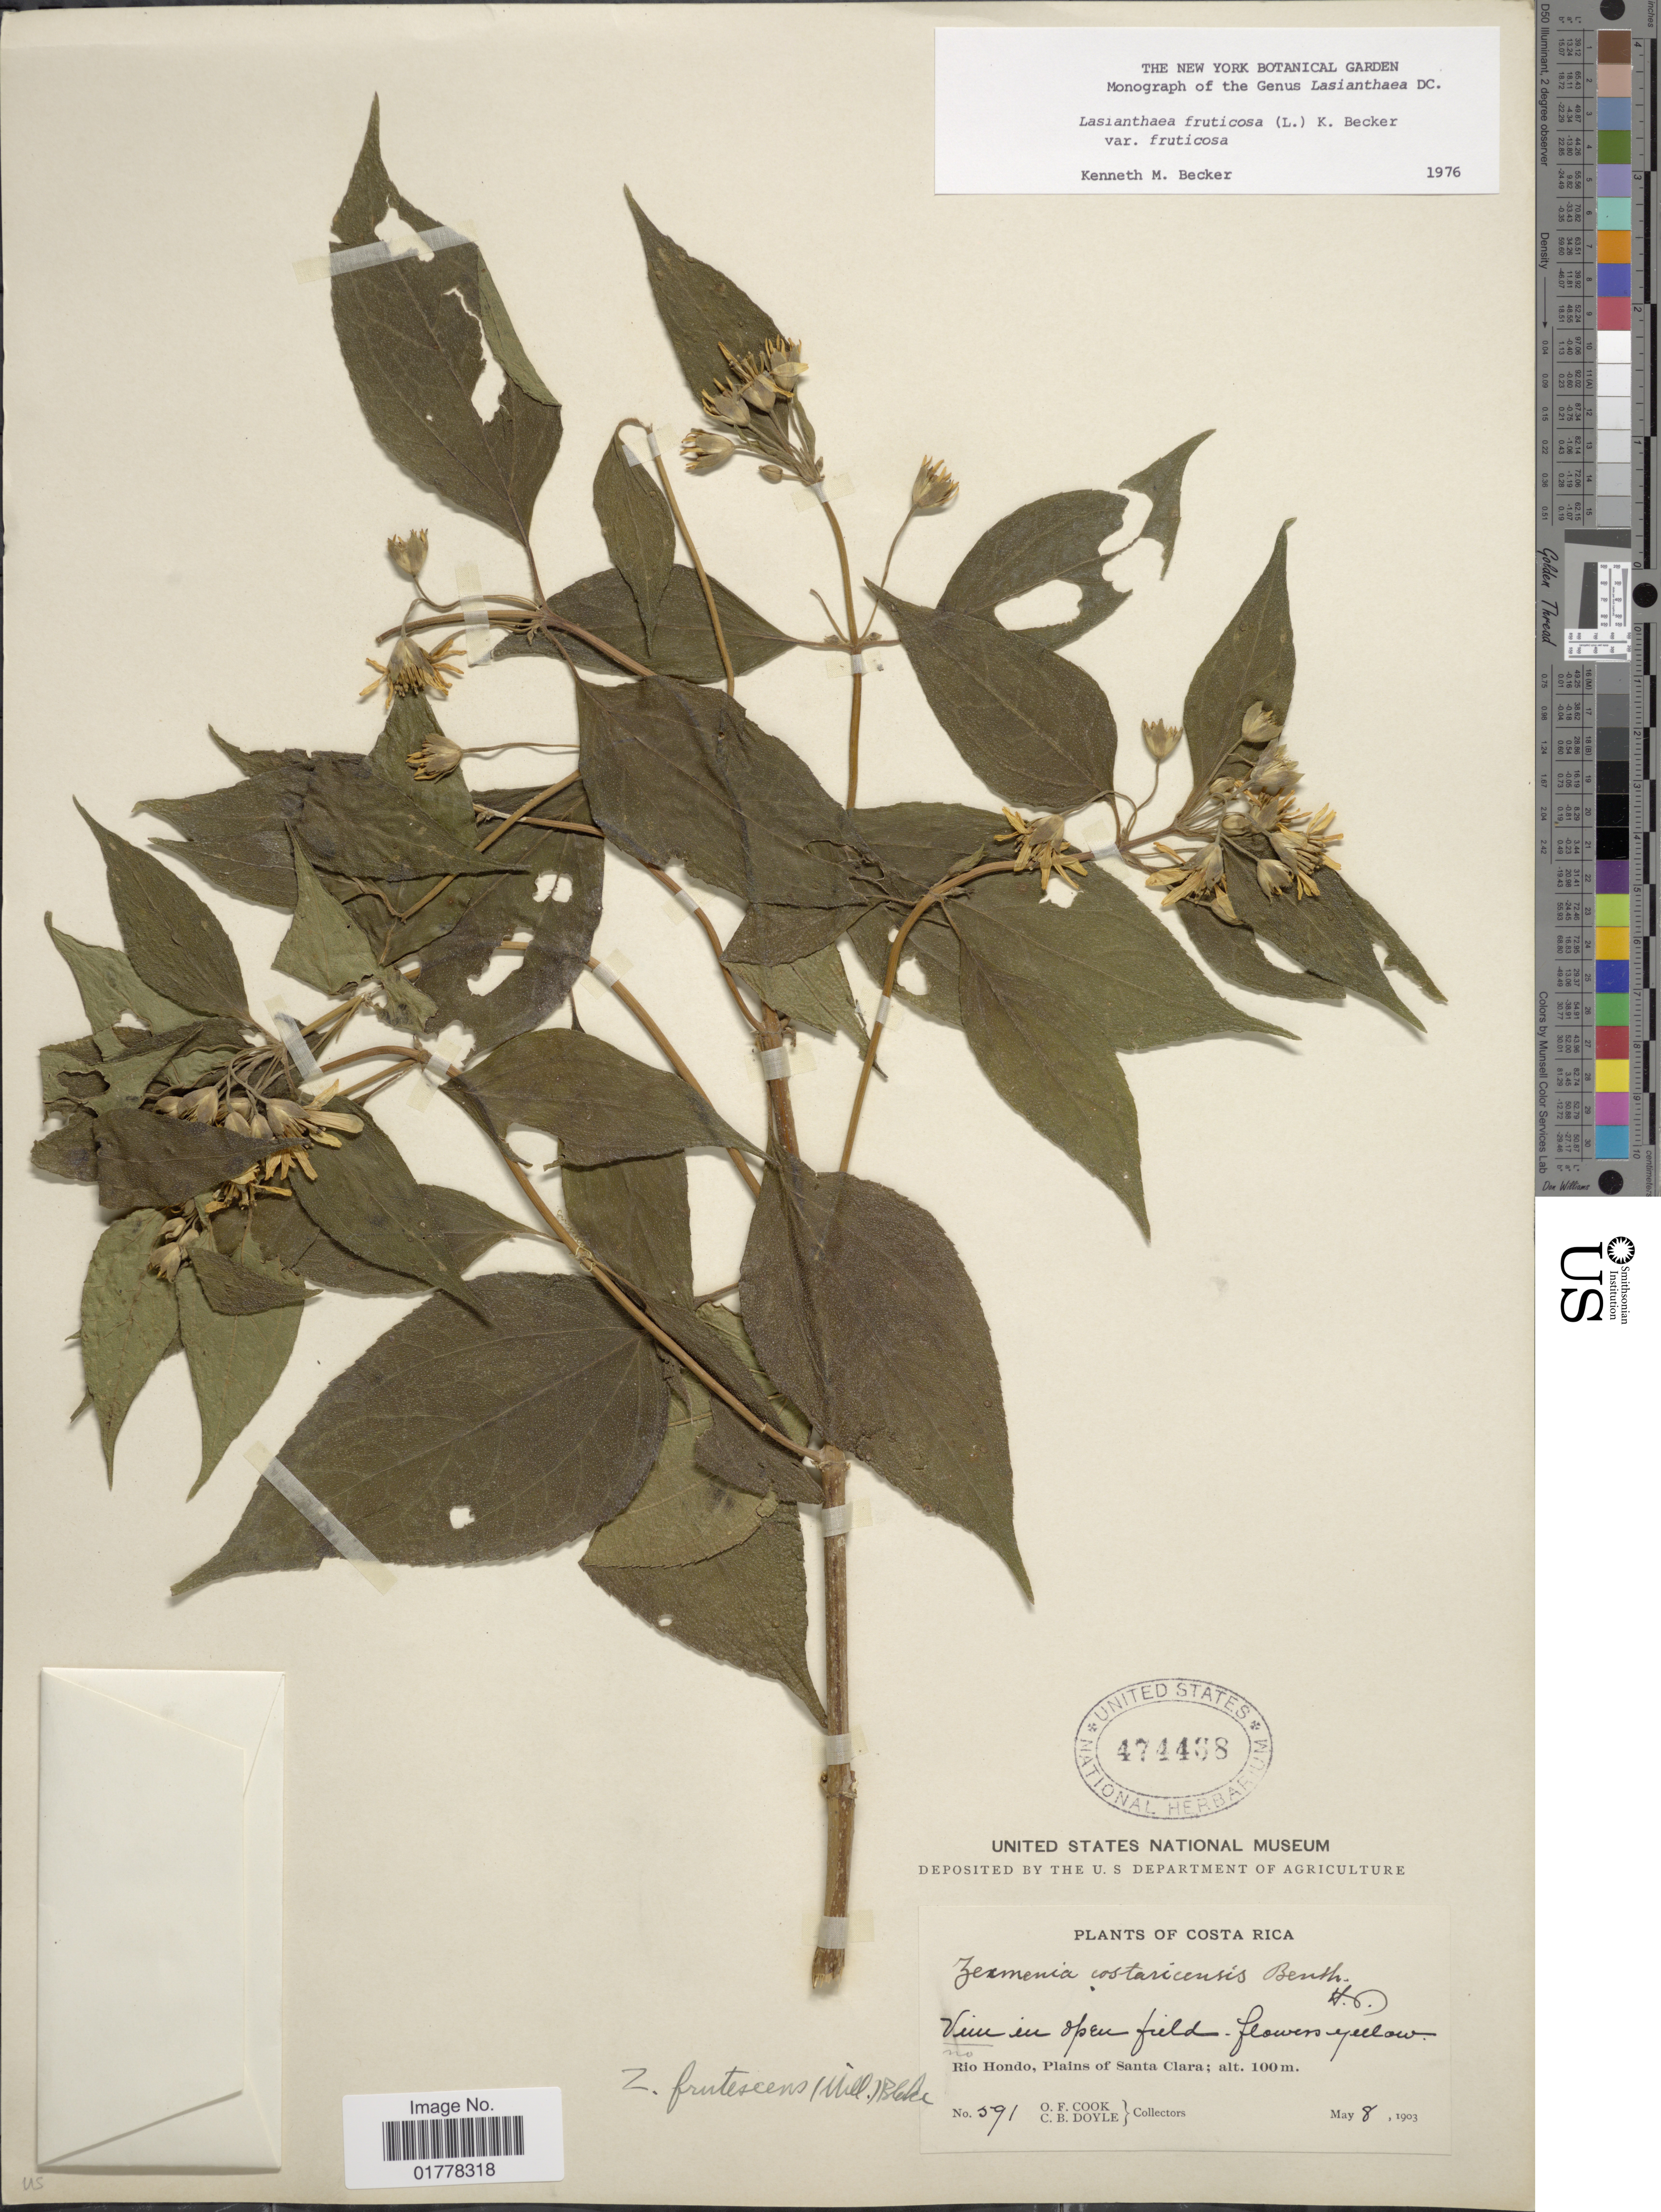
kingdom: Plantae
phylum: Tracheophyta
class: Magnoliopsida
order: Asterales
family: Asteraceae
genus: Lasianthaea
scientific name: Lasianthaea fruticosa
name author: (L.) K.M. Becker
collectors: O. F. Cook & C. Doyle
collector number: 591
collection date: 1903-05-08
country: Costa Rica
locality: Rio Hondo, Plains of Santa Clara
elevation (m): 100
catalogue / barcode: US 474468